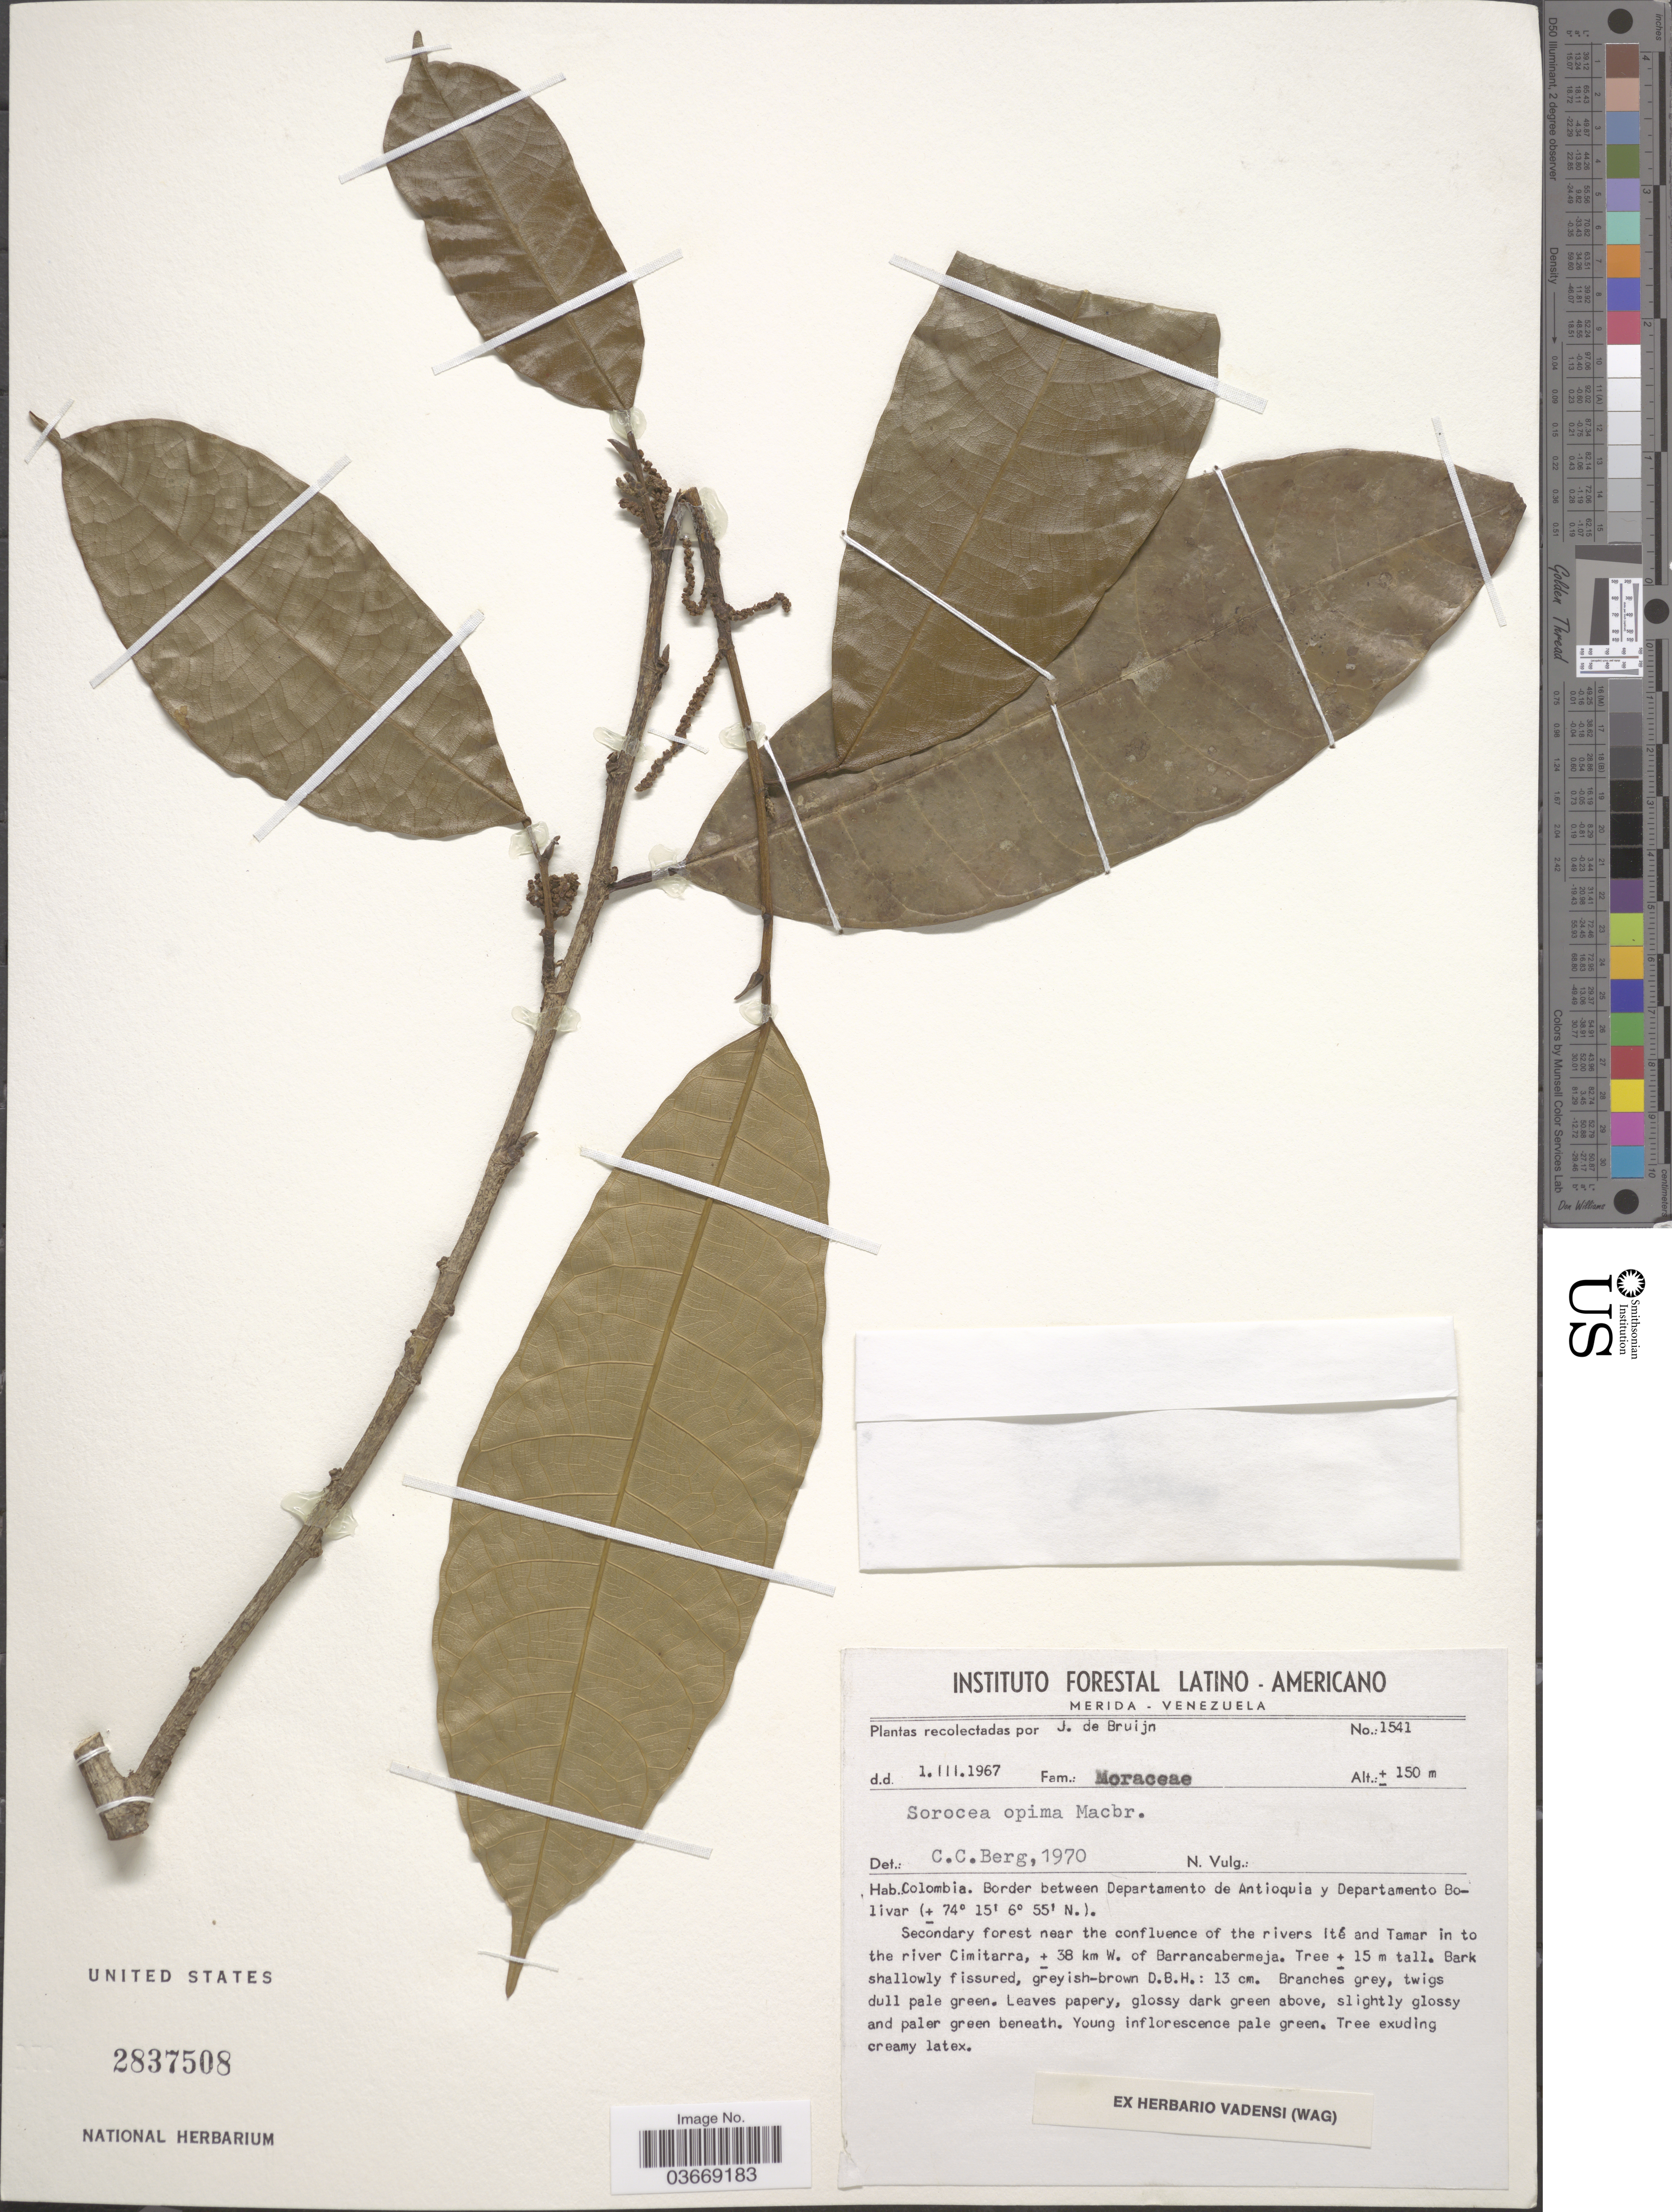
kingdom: Plantae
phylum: Tracheophyta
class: Magnoliopsida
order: Rosales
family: Moraceae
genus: Sorocea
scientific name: Sorocea opima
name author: J.F. Macbr.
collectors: J. Bruijn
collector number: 1541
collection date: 1967-03-01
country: Colombia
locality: Border between Departamentos Antioquia and Bolivar. Secondary forest near the confluence of the rivers Ité and Tamar into the river Cimitarra, ± 38 Km. W. of Barrancabermeja.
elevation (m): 150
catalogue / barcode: US 2837508